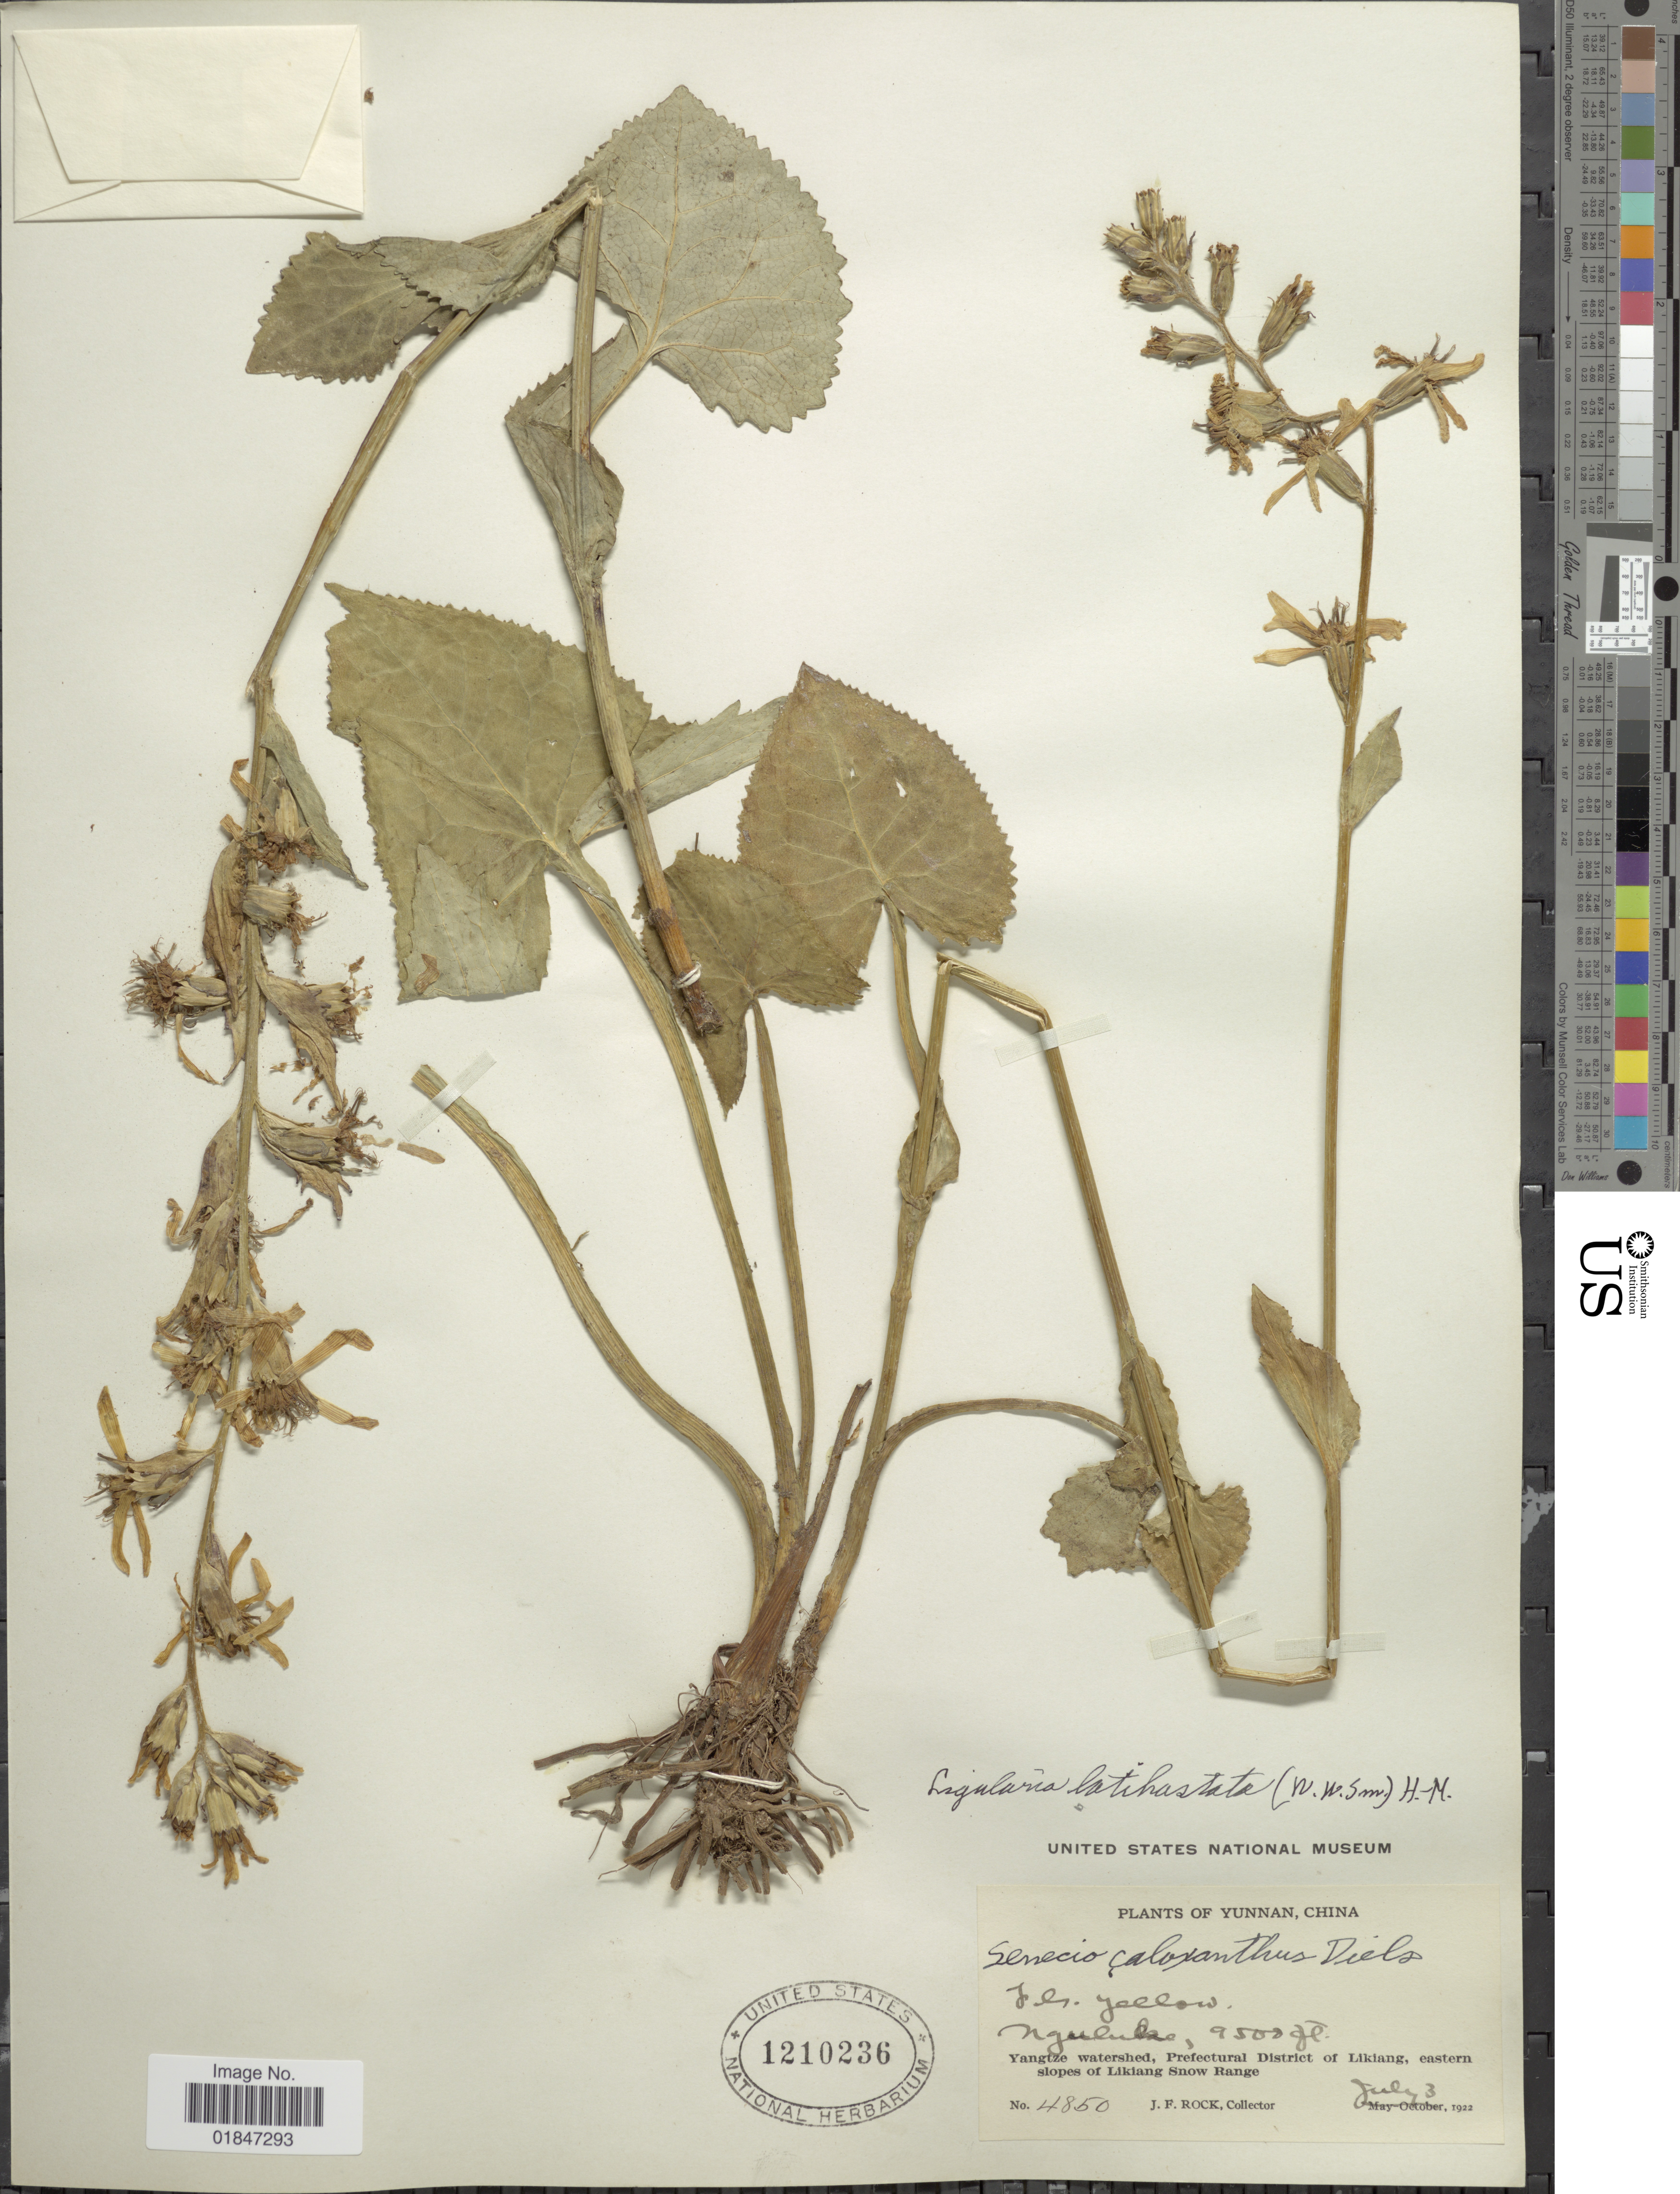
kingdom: Plantae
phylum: Tracheophyta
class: Magnoliopsida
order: Asterales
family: Asteraceae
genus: Ligularia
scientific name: Ligularia latihastata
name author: (W.W. Sm.) Hand.-Mazz.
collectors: J. Rock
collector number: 4850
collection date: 1922-07-03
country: China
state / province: Yunnan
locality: Yunnan, China. Yangtze watershed, Prefectual District of Likiang, eastern slopes of Likiang Snow Range. Nguluke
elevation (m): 2896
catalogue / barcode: US 1210236